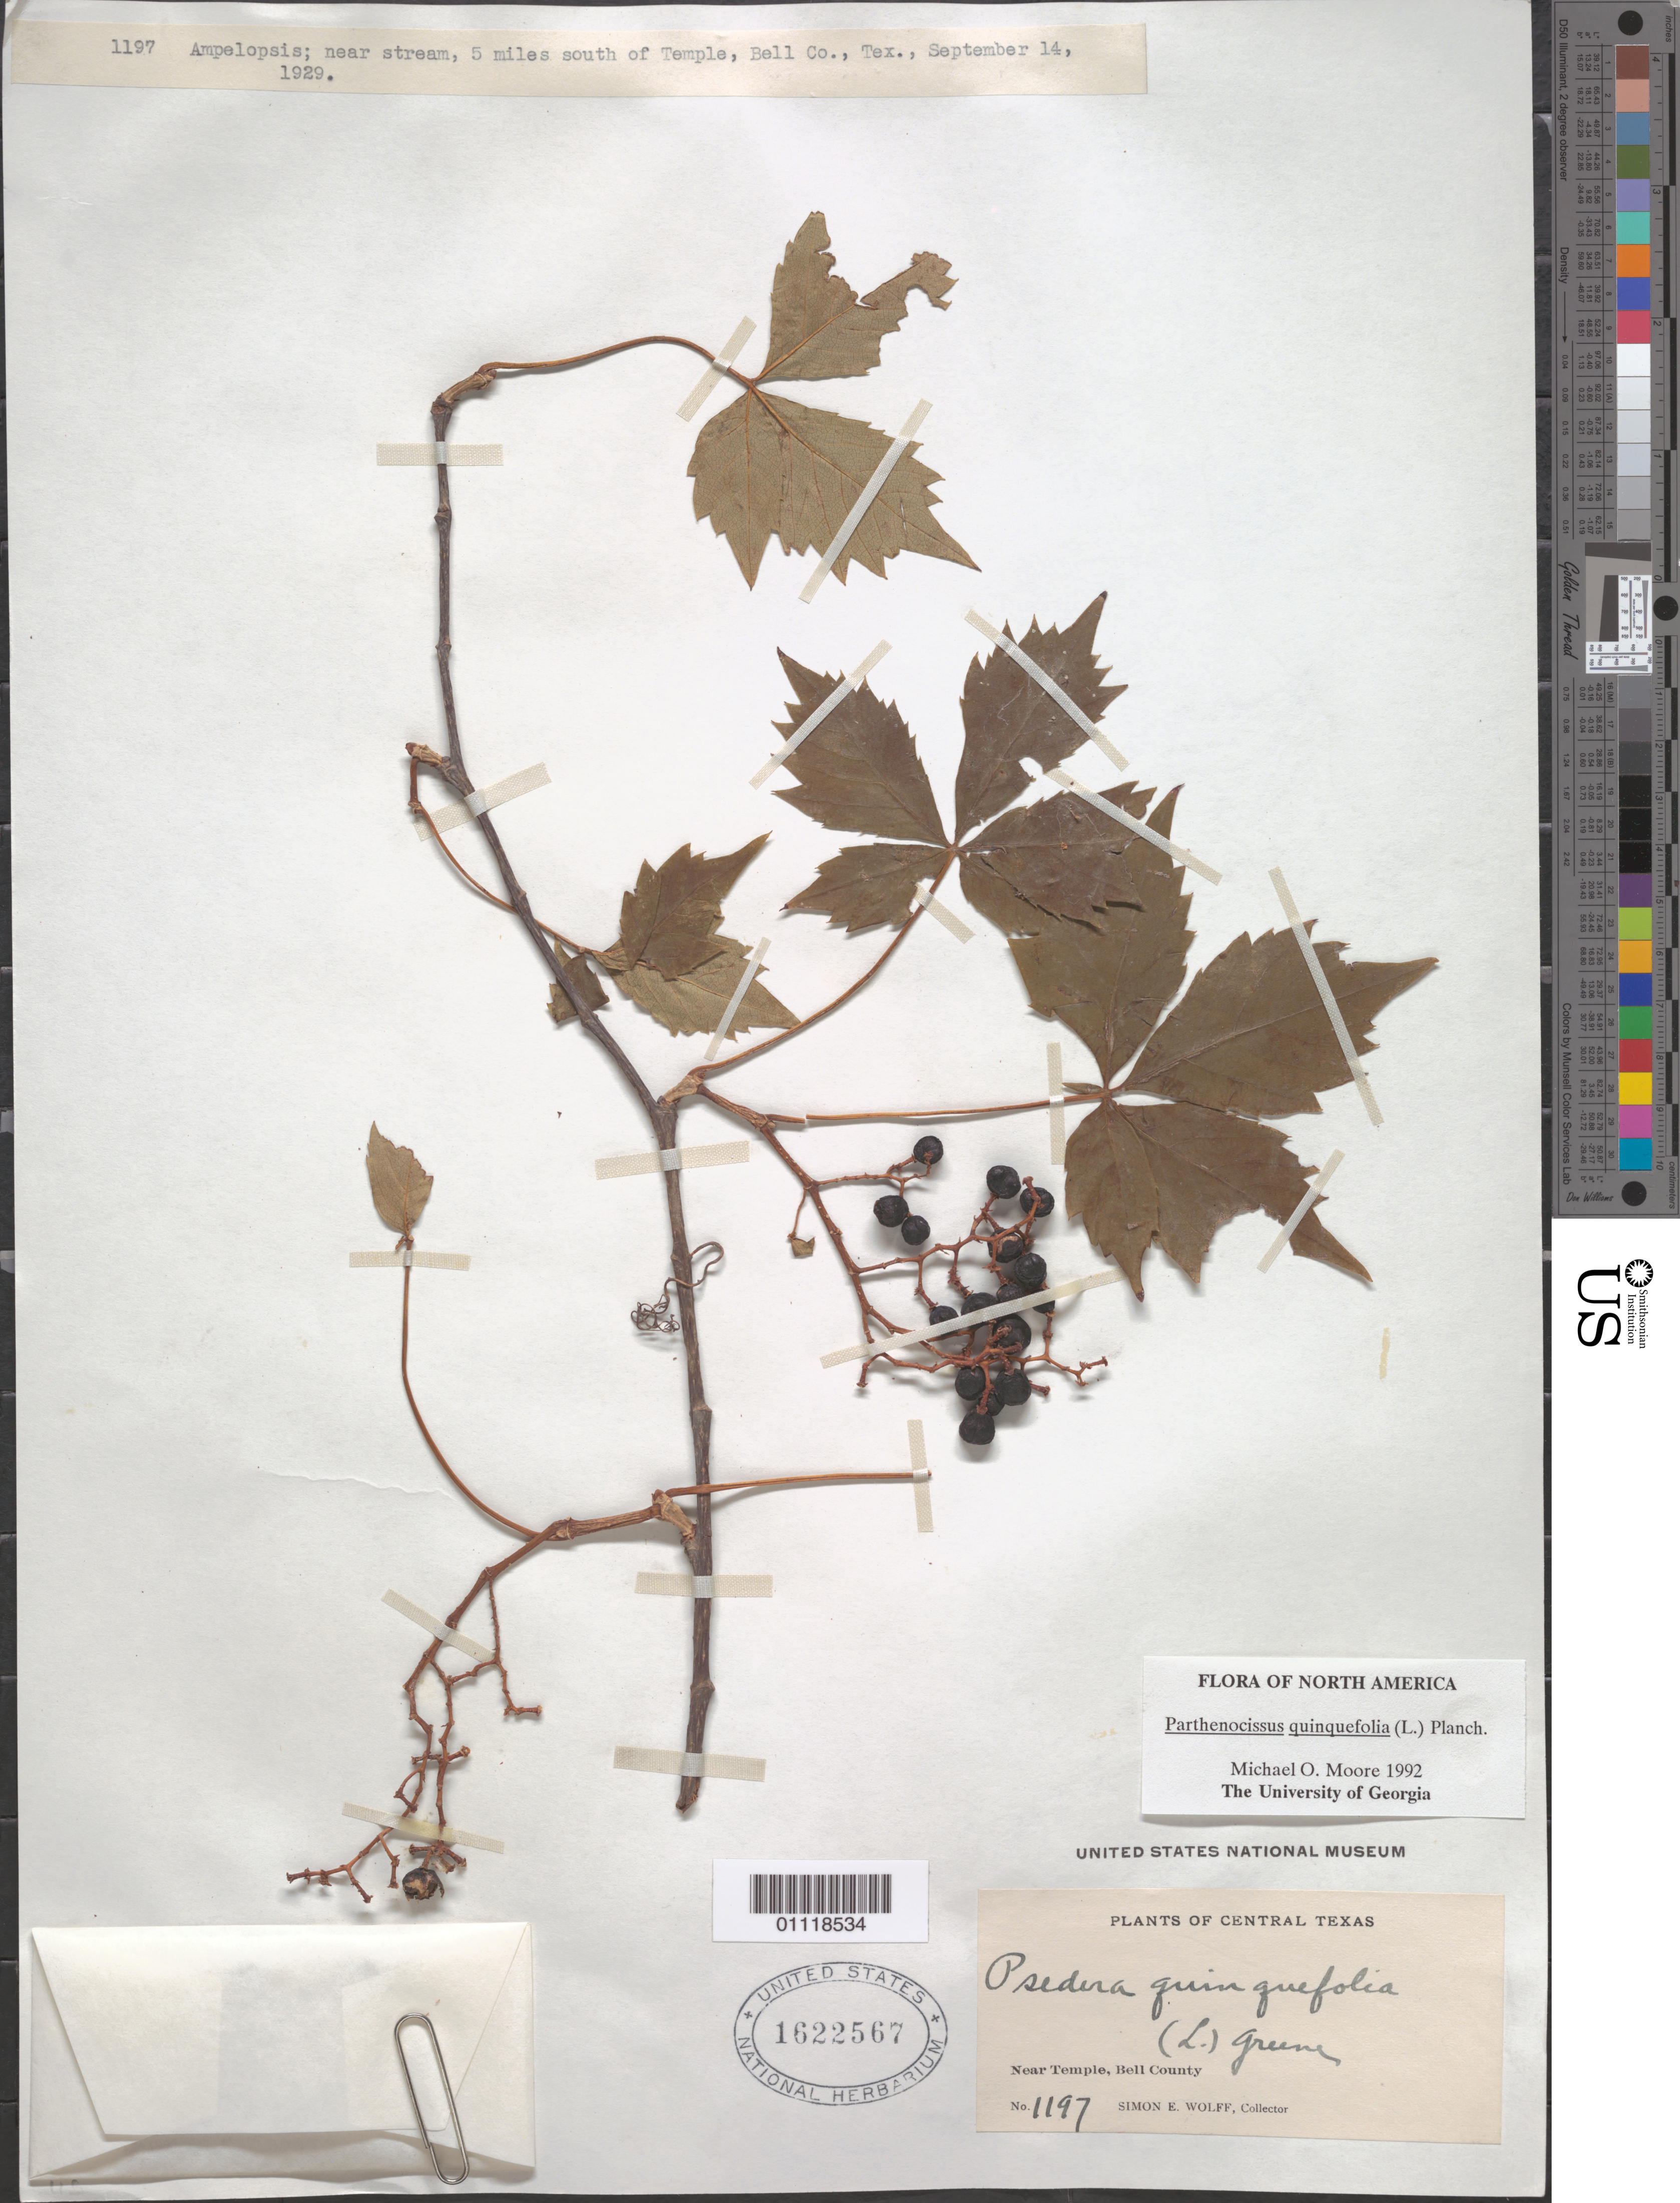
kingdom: Plantae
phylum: Tracheophyta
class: Magnoliopsida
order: Vitales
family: Vitaceae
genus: Parthenocissus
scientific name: Parthenocissus quinquefolia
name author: (L.) Planch.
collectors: S. E. Wolff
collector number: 1197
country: United States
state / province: Texas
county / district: Bell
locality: Near Temple.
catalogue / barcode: US 1622567